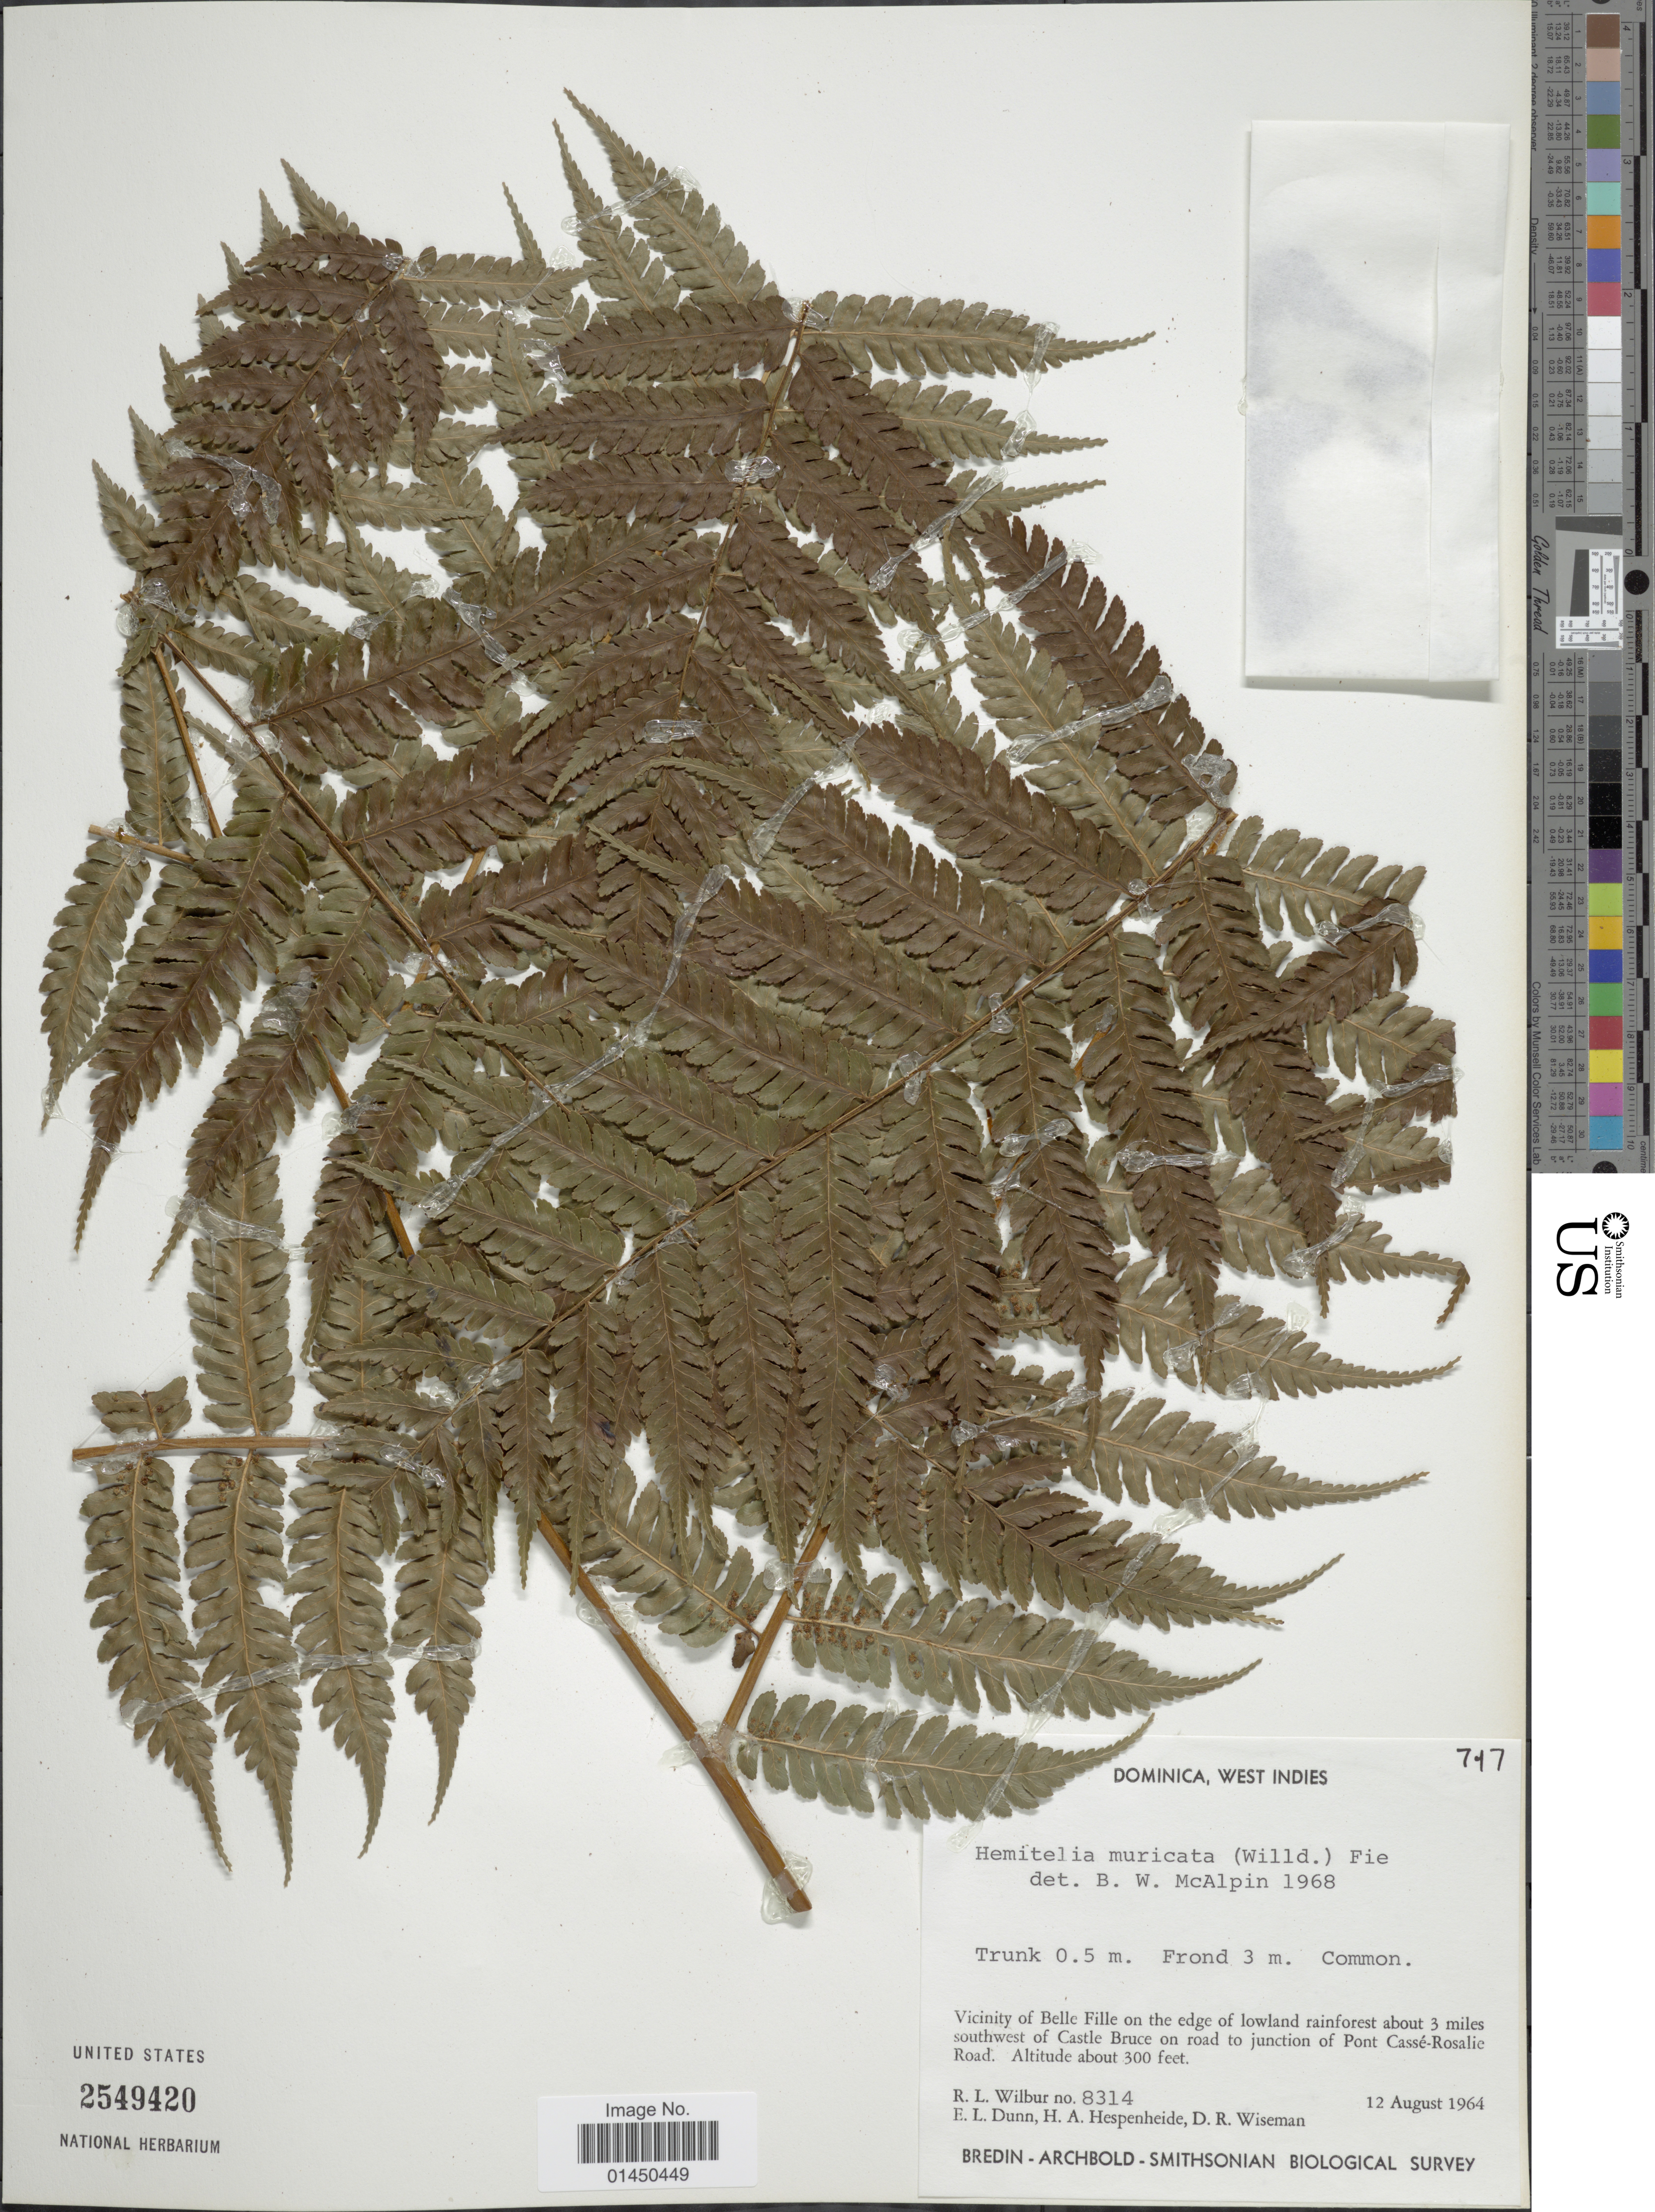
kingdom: Plantae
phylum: Tracheophyta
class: Polypodiopsida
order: Cyatheales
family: Cyatheaceae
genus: Cyathea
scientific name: Cyathea muricata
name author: (Willd.) Fée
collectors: R. L. Wilbur, E. Dunn, H. A. Hespenheide & D. R. Wiseman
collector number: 8314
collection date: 1964-08-12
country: Dominica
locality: Vicinity of Belle Fille on the edge of lowland rainforest about 3 miles southwest of Castle Bruce on road to junction of ont Casse-Rosalie Road.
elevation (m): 91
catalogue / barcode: US 2549420